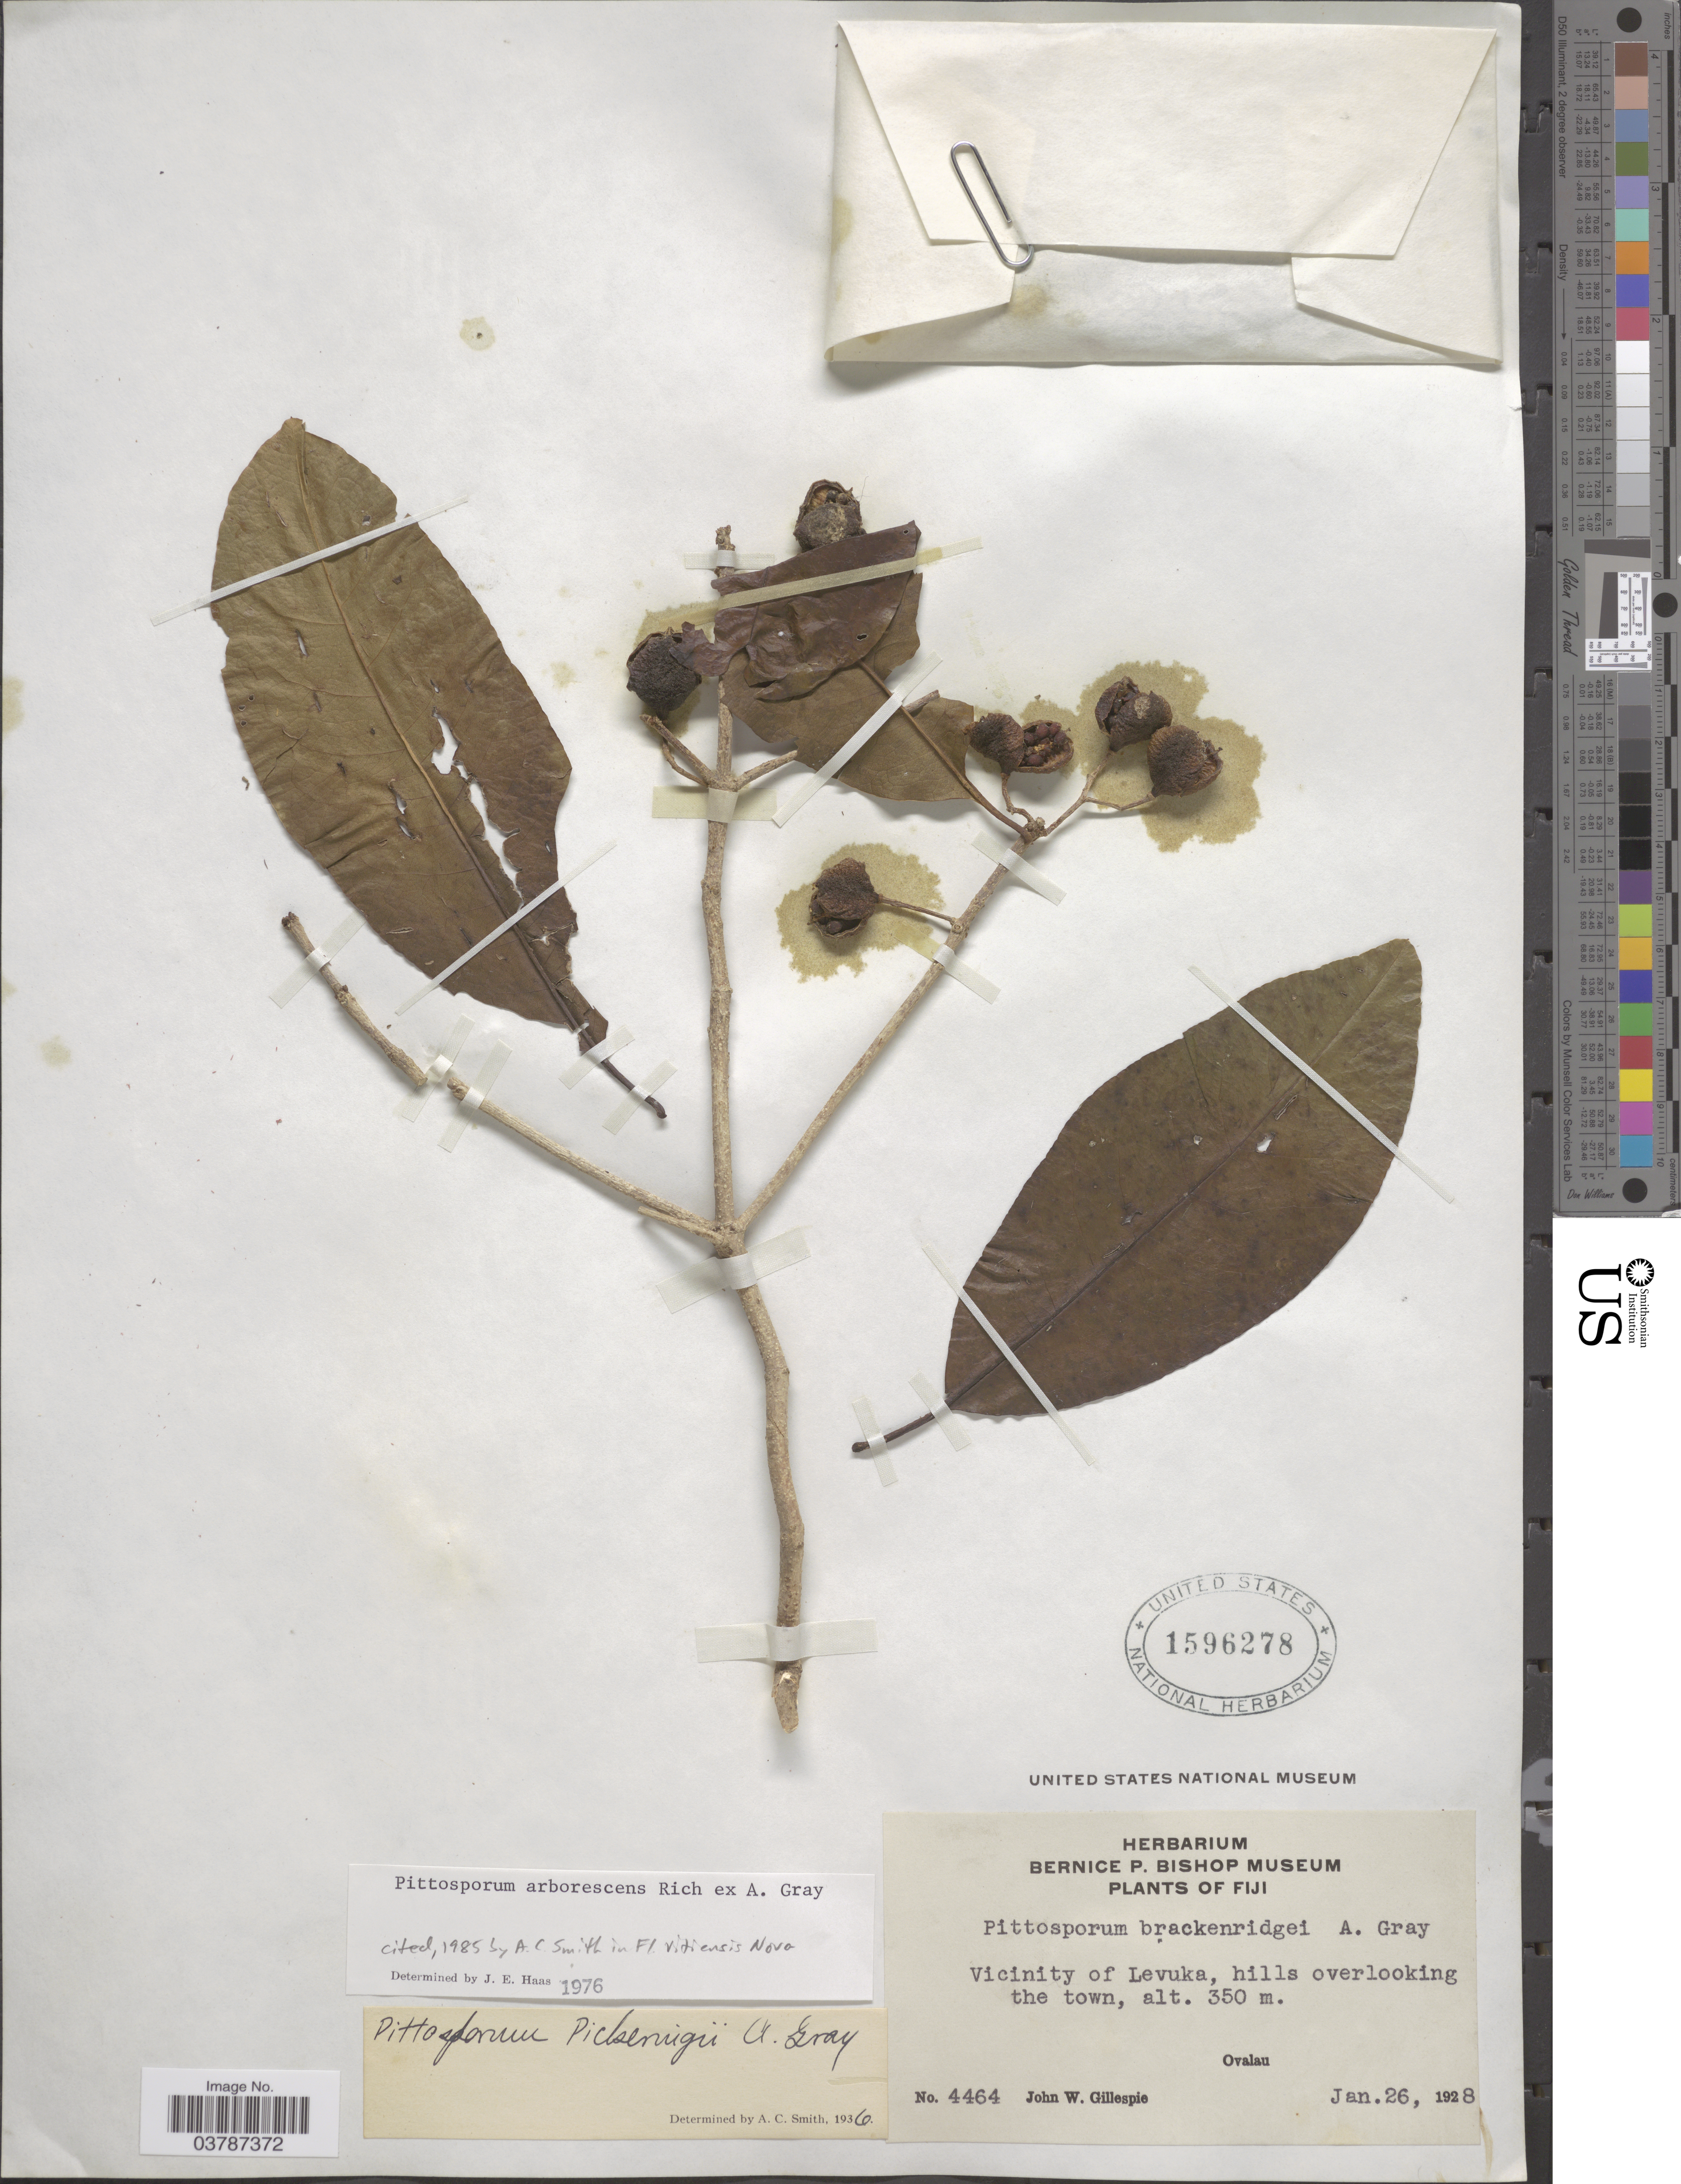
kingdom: Plantae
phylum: Tracheophyta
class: Magnoliopsida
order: Apiales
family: Pittosporaceae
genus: Pittosporum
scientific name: Pittosporum arborescens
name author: Rich. ex A. Gray in Wilkes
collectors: J. W. Gillespie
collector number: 4464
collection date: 1928-01-26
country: Fiji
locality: Vicinity of Levuka, hills overlooking the town. Ovalau.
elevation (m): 350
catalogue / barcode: US 1596278